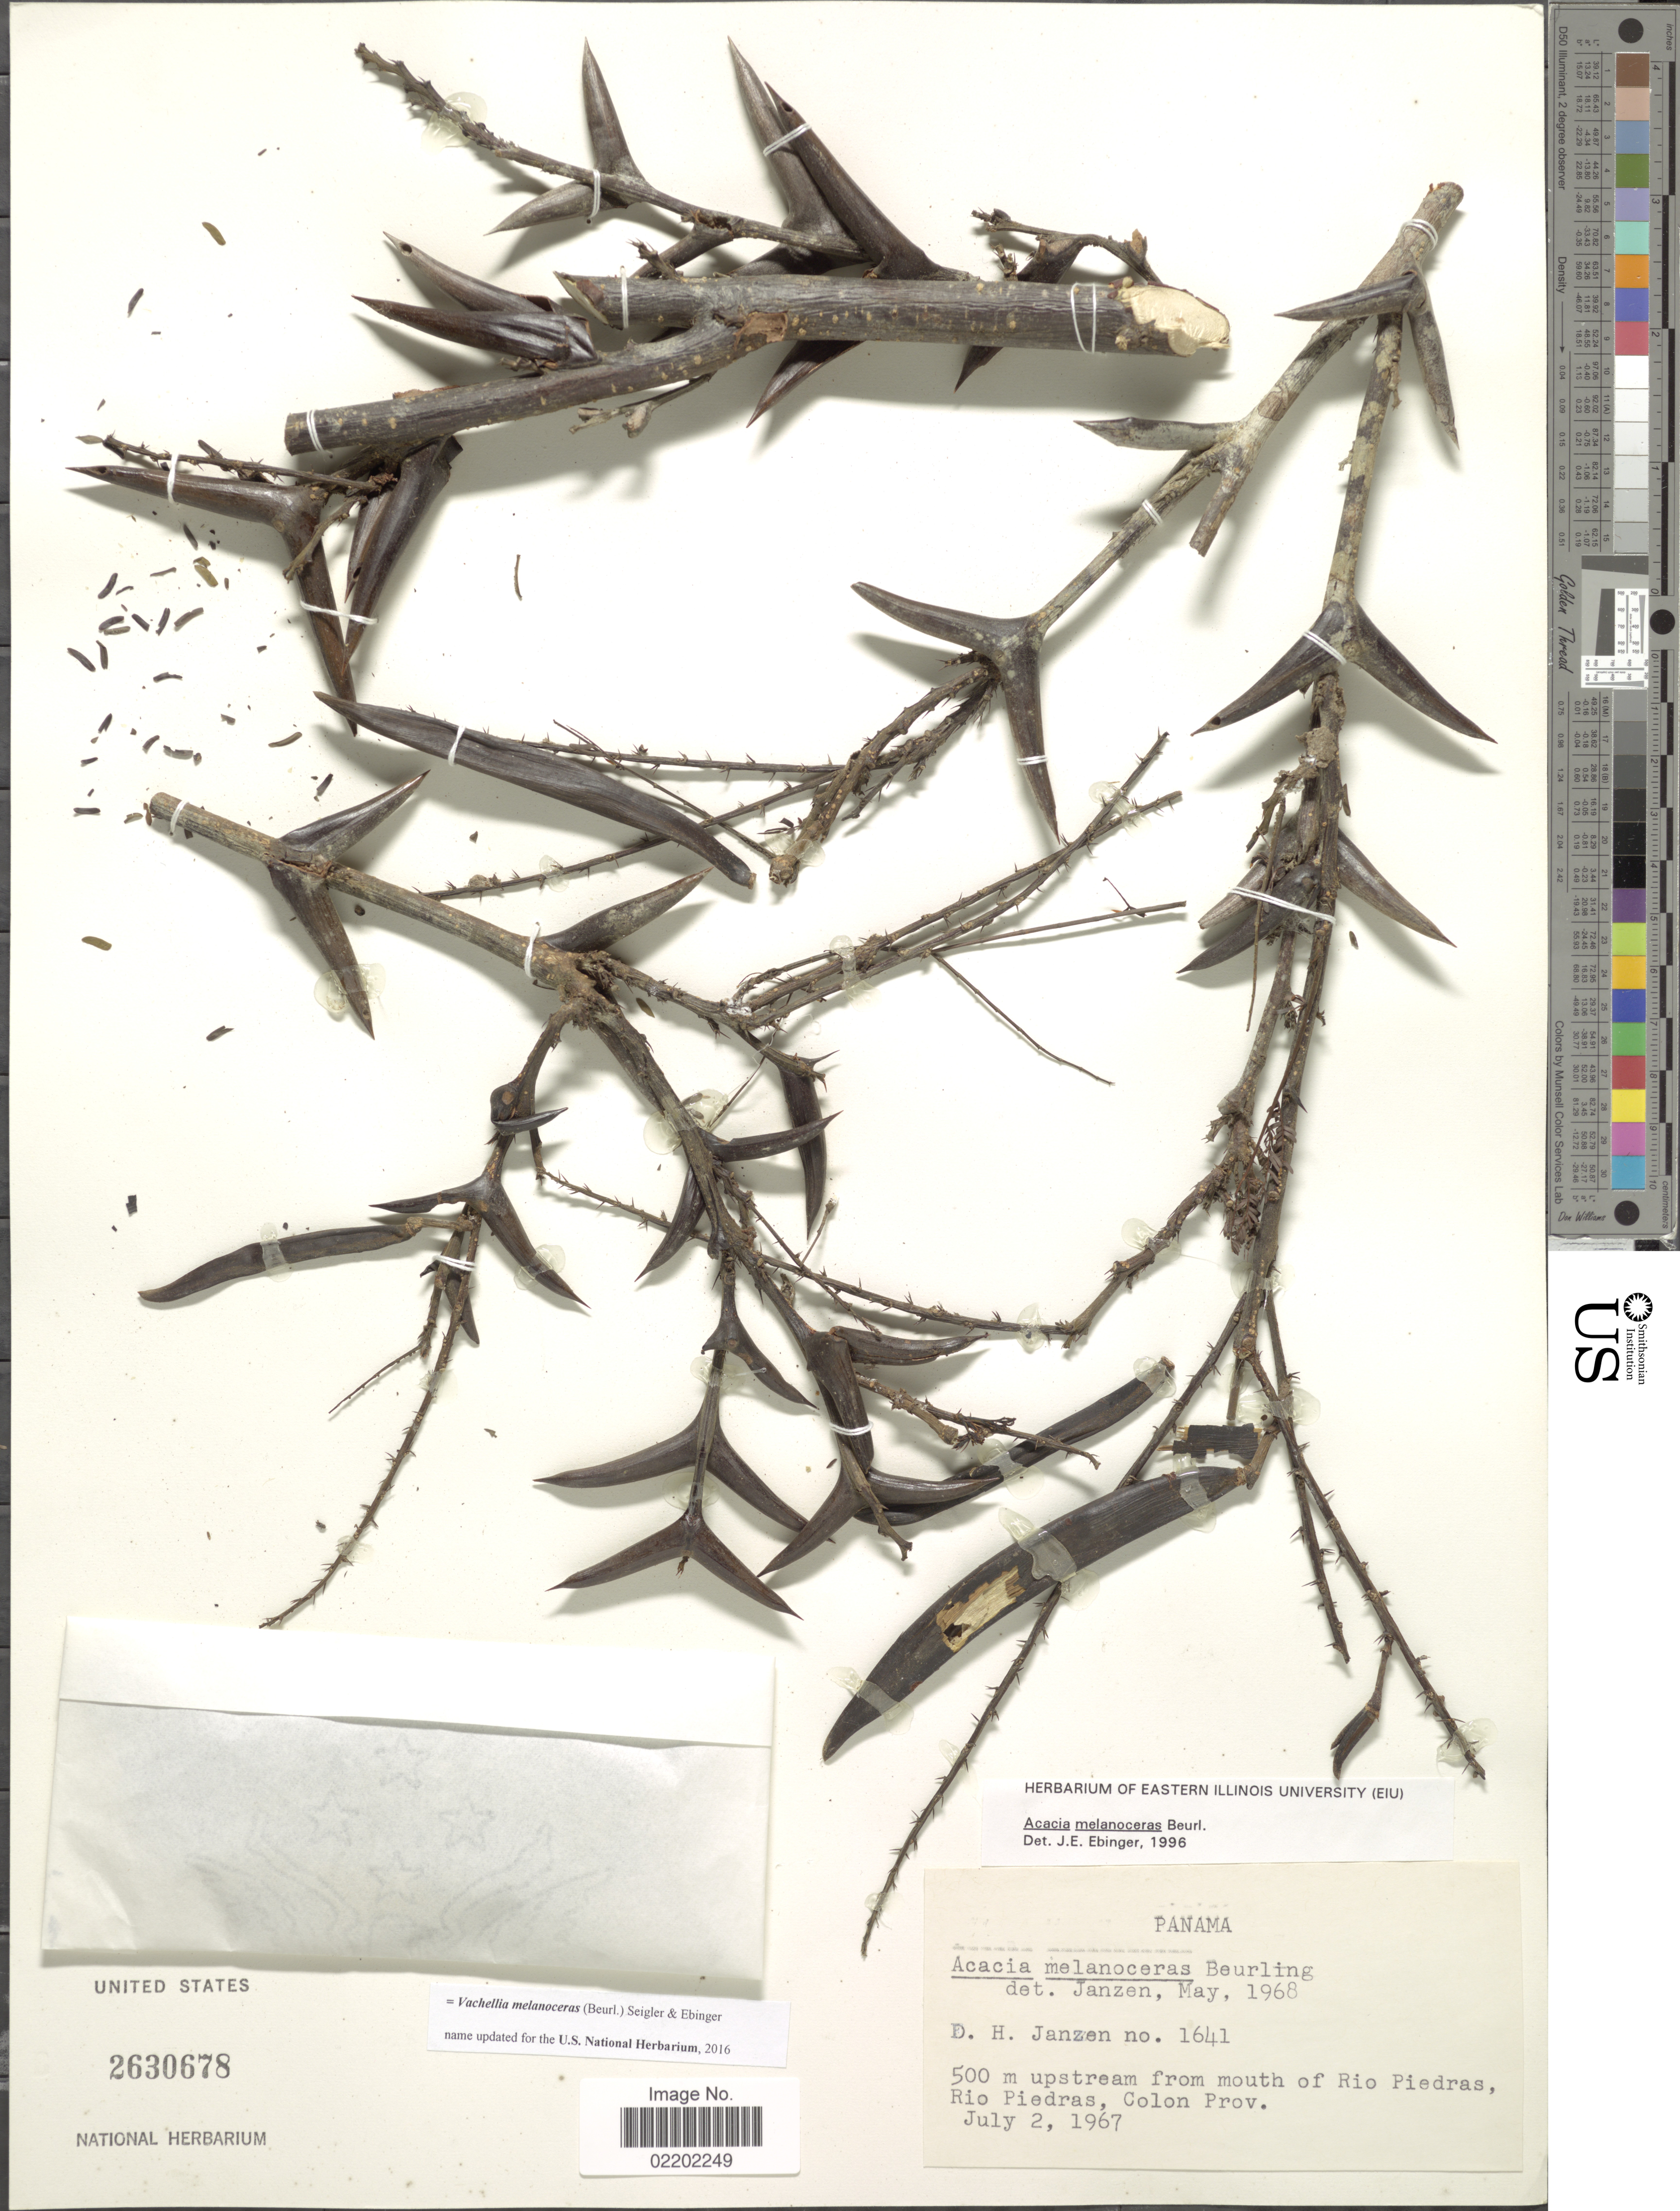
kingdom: Plantae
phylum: Tracheophyta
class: Magnoliopsida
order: Fabales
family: Fabaceae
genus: Vachellia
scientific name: Vachellia melanoceras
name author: (Beurl.) Seigler & Ebinger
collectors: D. Janzen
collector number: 1641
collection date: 1967-07-02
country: Panama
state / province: Colón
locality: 500 m upstream from mouth of Rio Piedras, Rio Piedras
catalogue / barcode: US 2630678